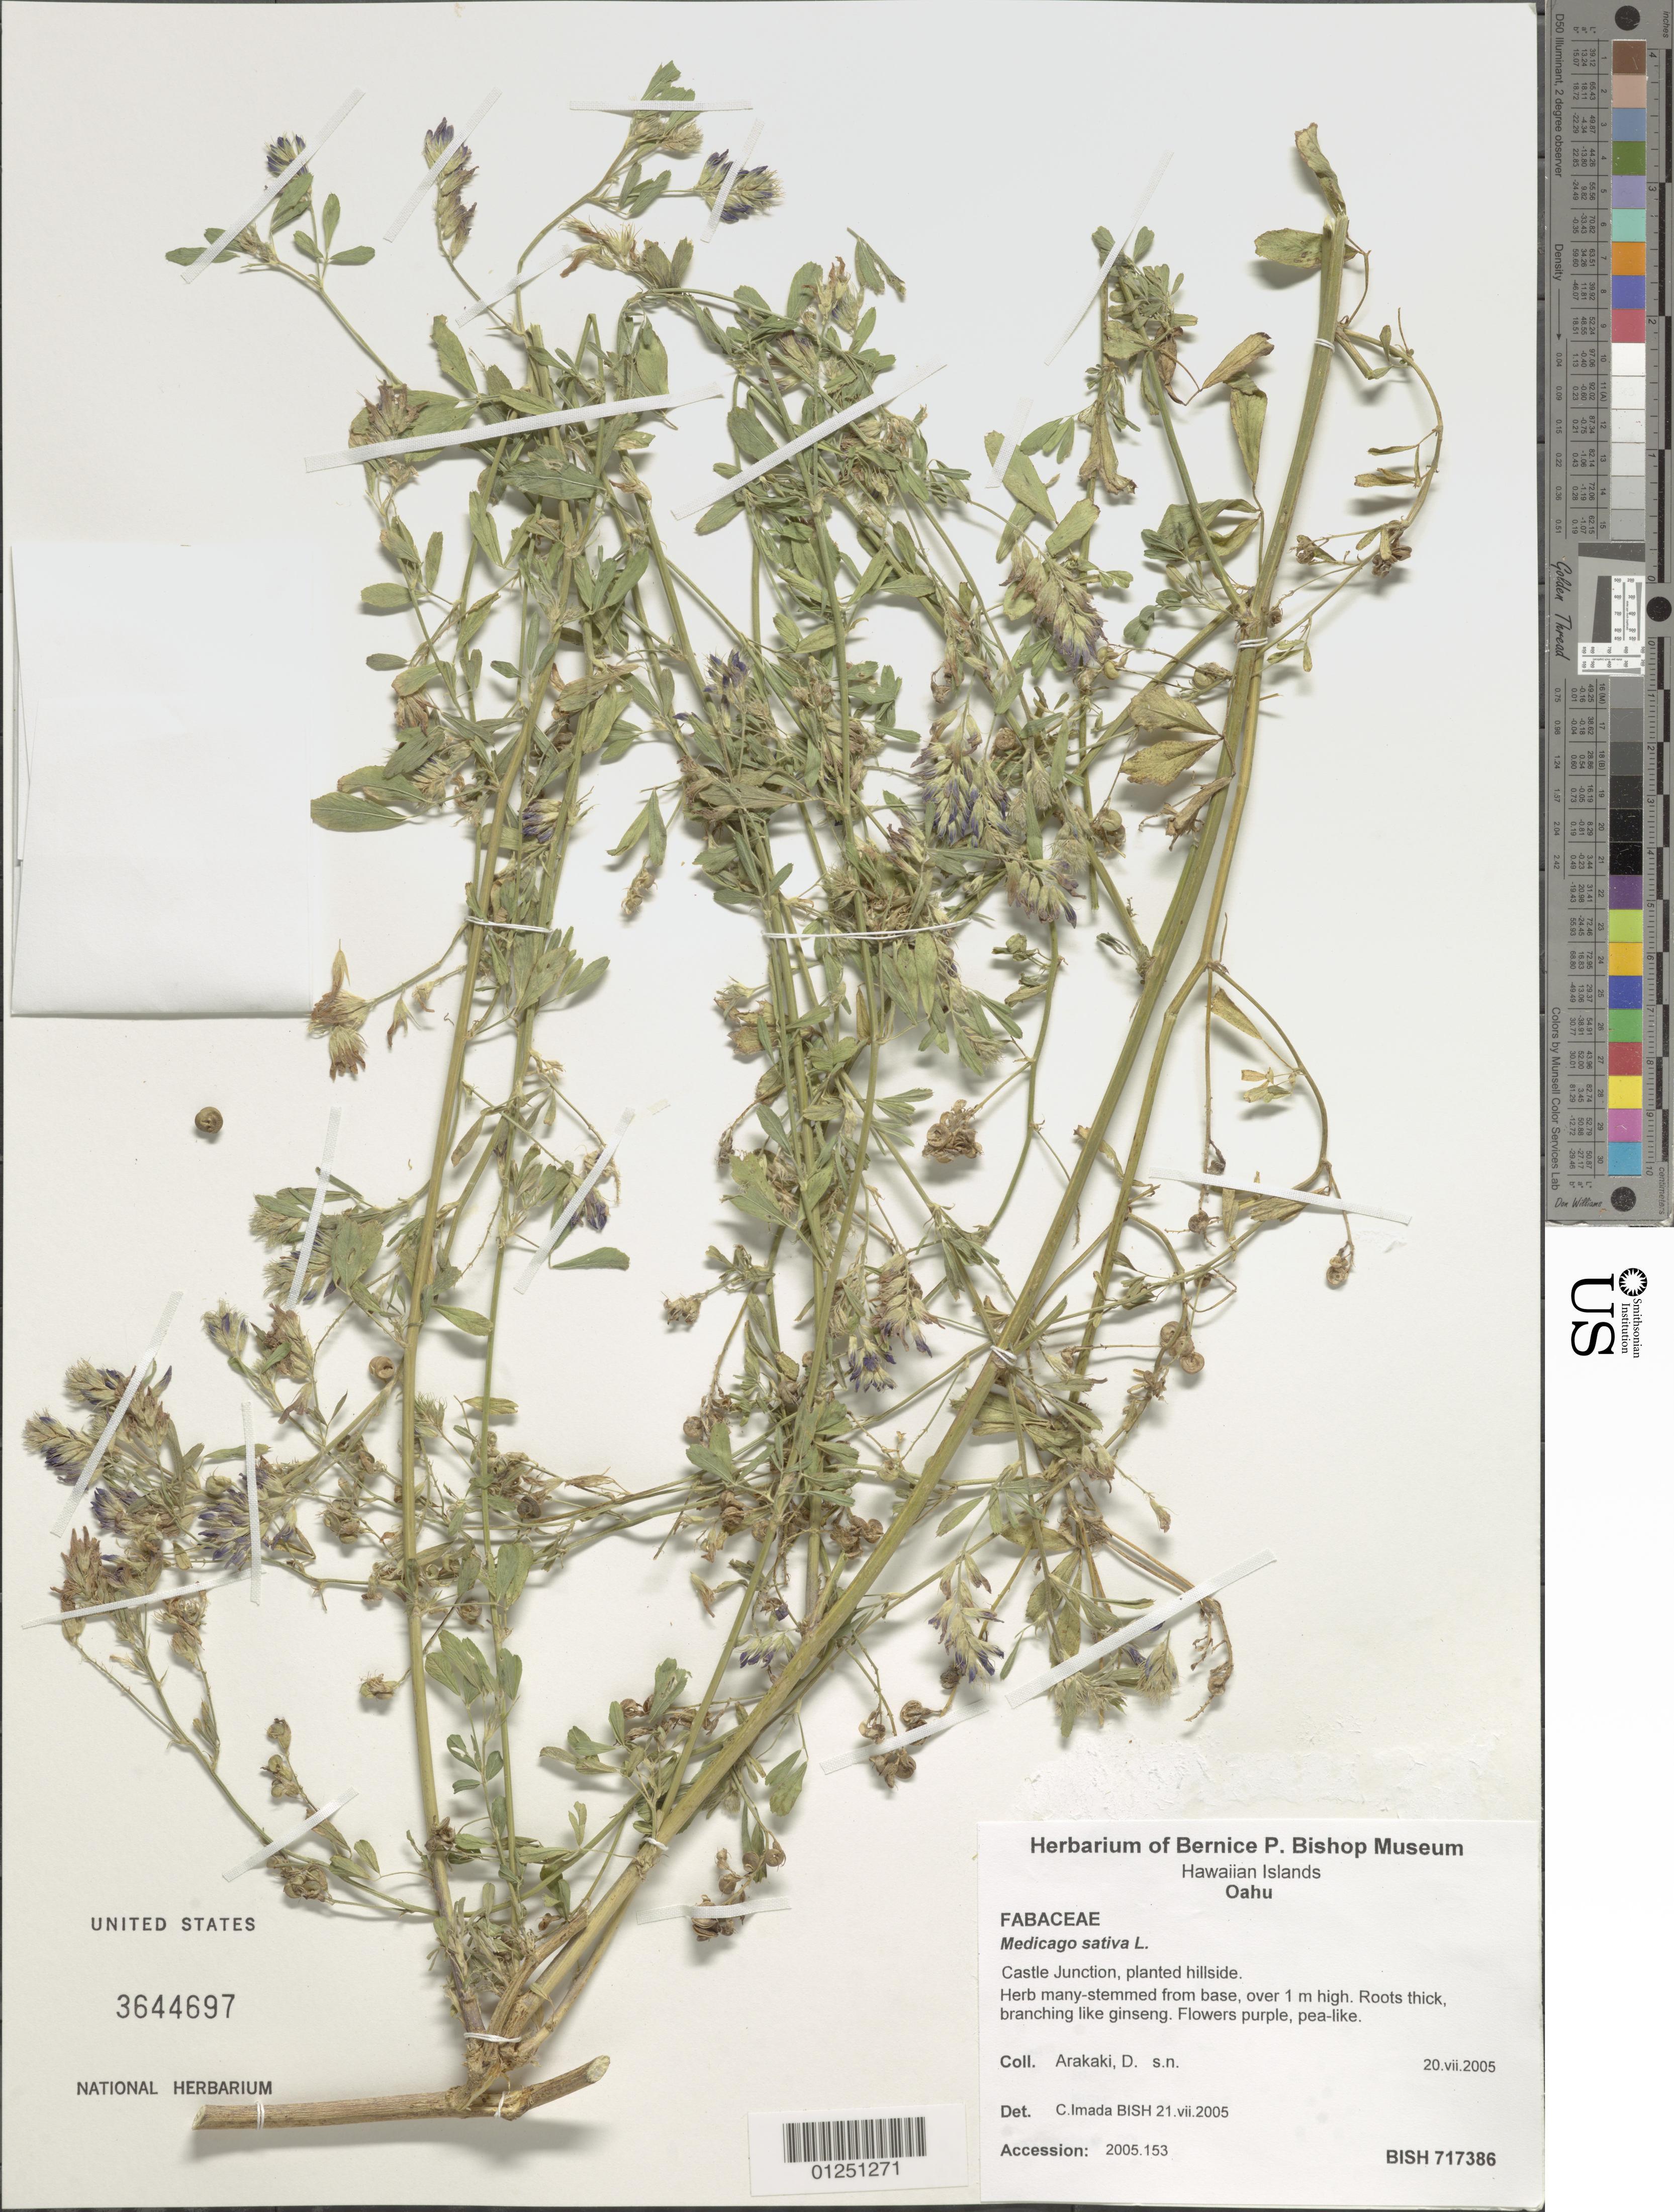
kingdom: Plantae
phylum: Tracheophyta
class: Magnoliopsida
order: Fabales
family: Fabaceae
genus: Medicago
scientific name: Medicago sativa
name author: L.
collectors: D. Arakaki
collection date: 2005-07-20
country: United States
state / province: Hawaii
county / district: Honolulu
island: Oahu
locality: Castle Junction, planted hillside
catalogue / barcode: US 3644697